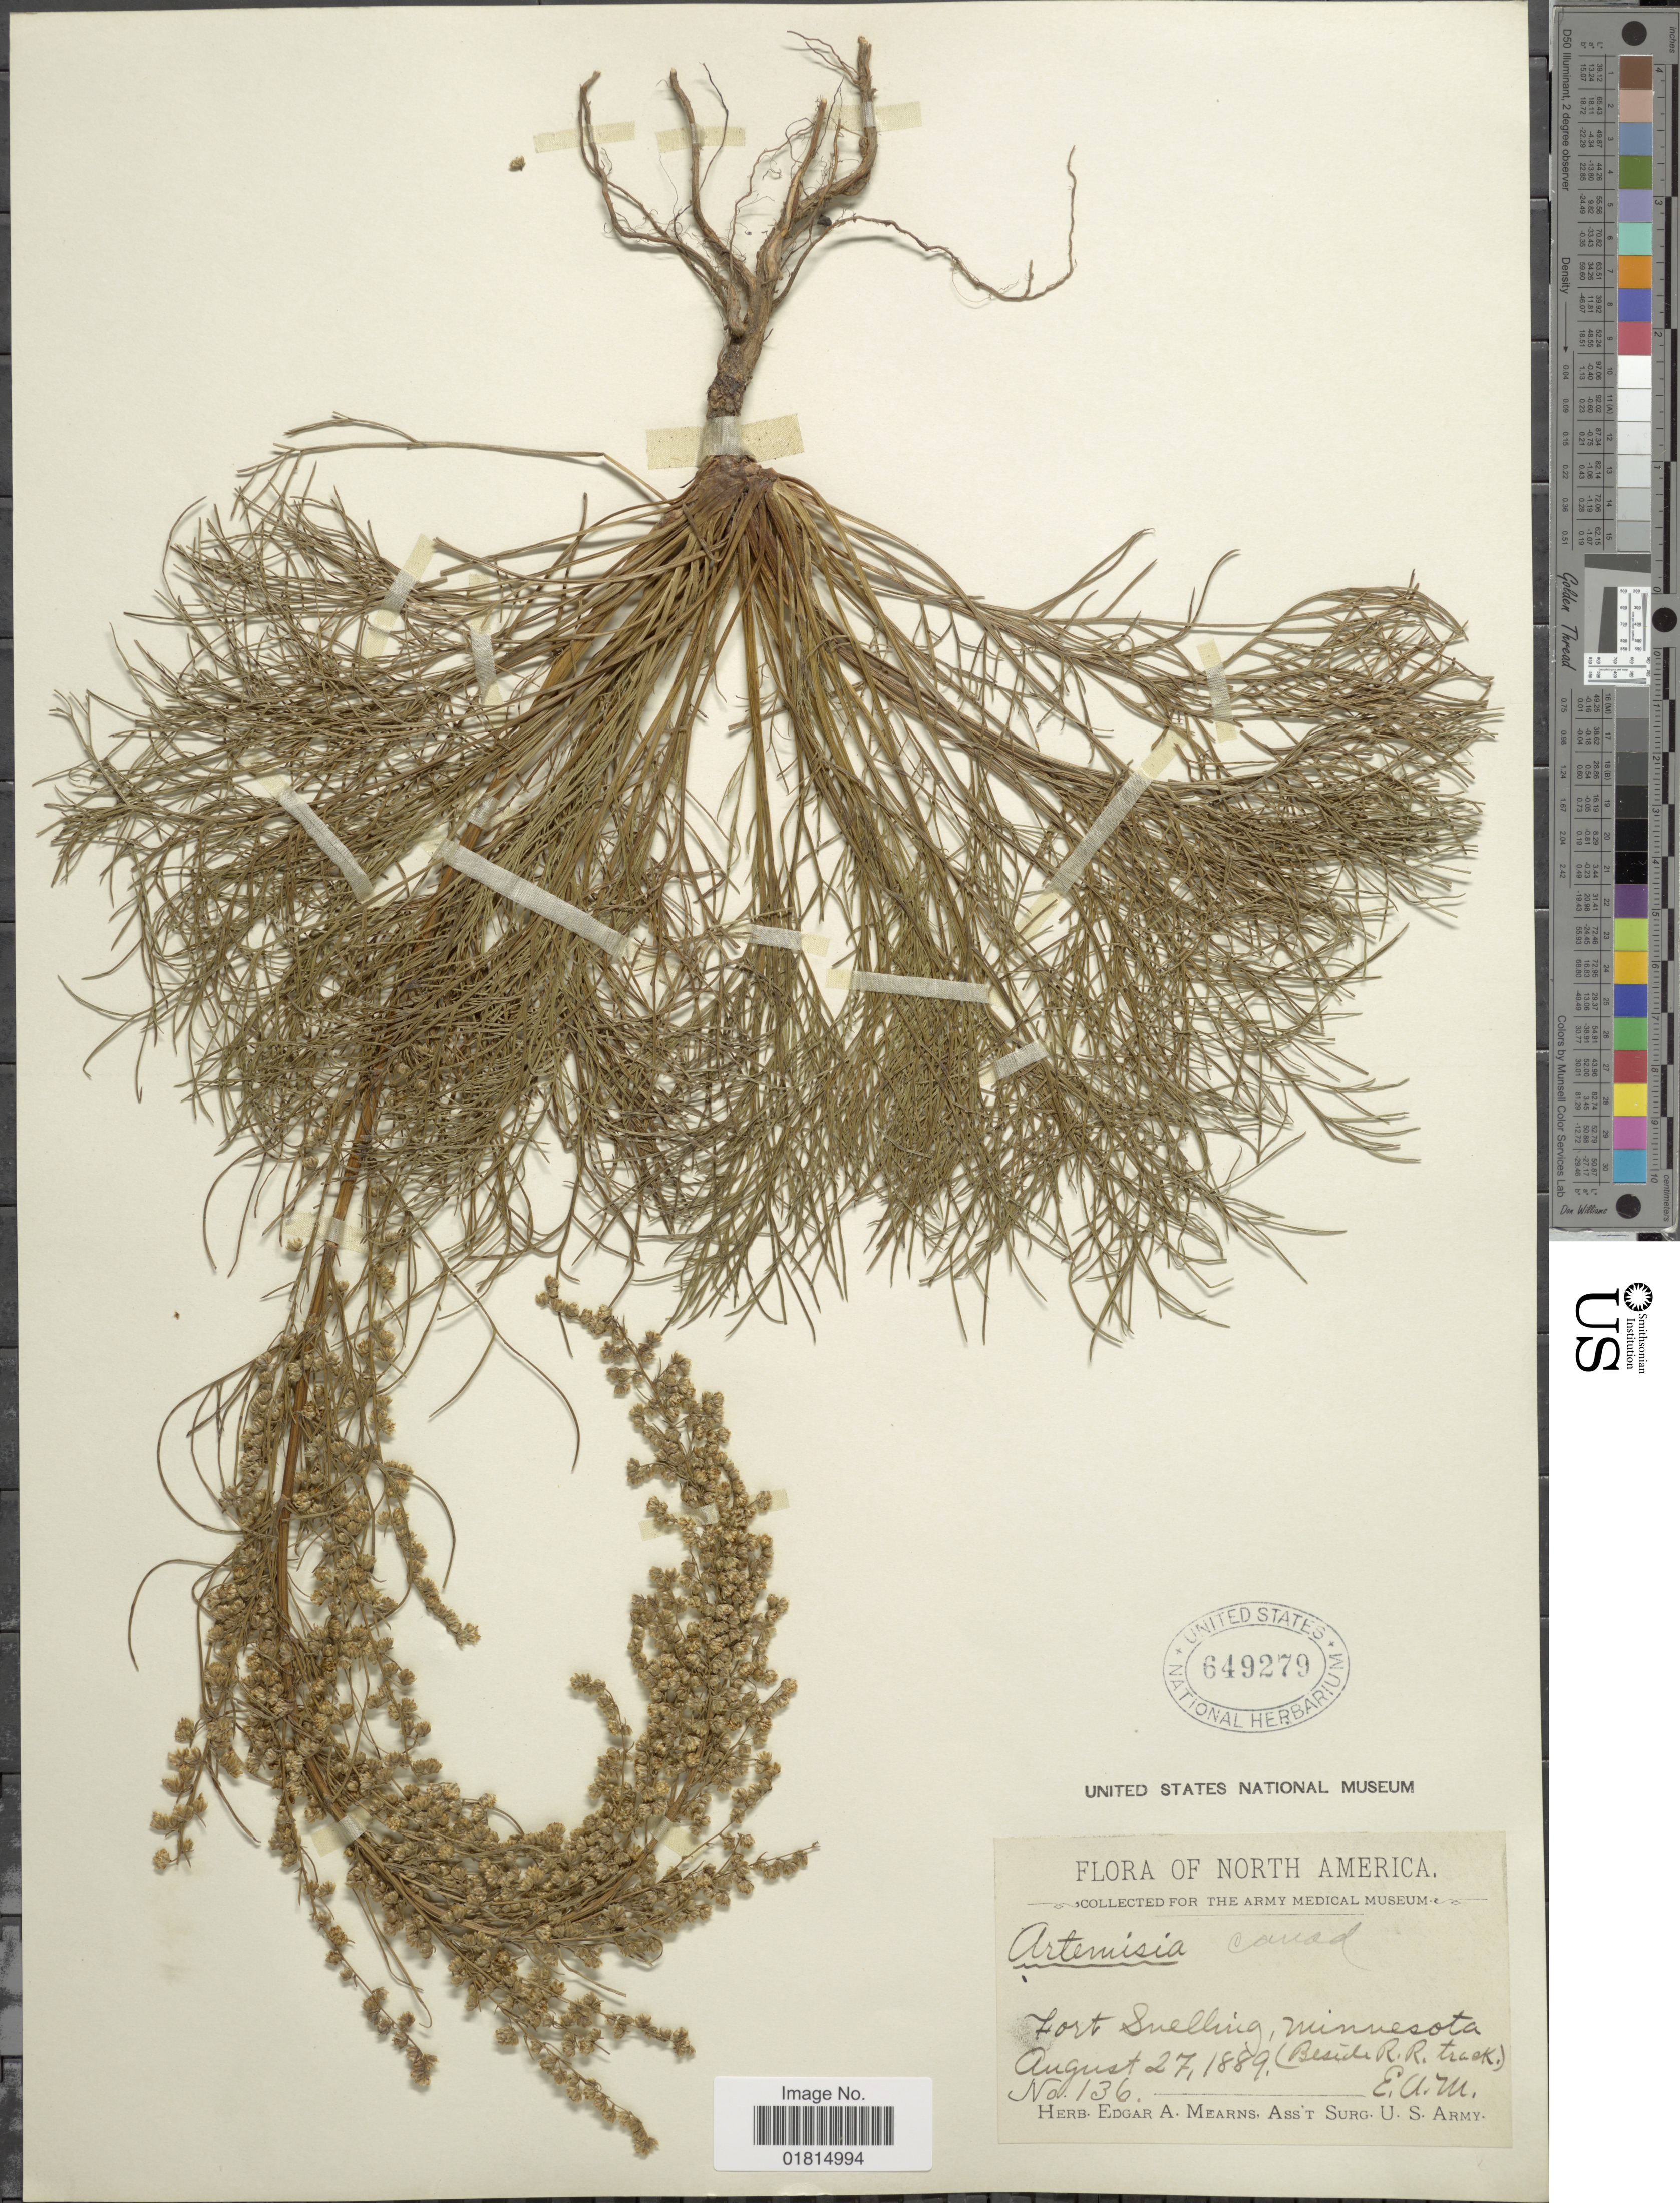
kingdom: Plantae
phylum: Tracheophyta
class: Magnoliopsida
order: Asterales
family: Asteraceae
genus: Artemisia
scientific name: Artemisia caudata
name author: Michx.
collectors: E. A. Mearns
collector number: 136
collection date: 1889-08-20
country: United States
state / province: Minnesota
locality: Fort Snelling, Minnesota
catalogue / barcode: US 649279